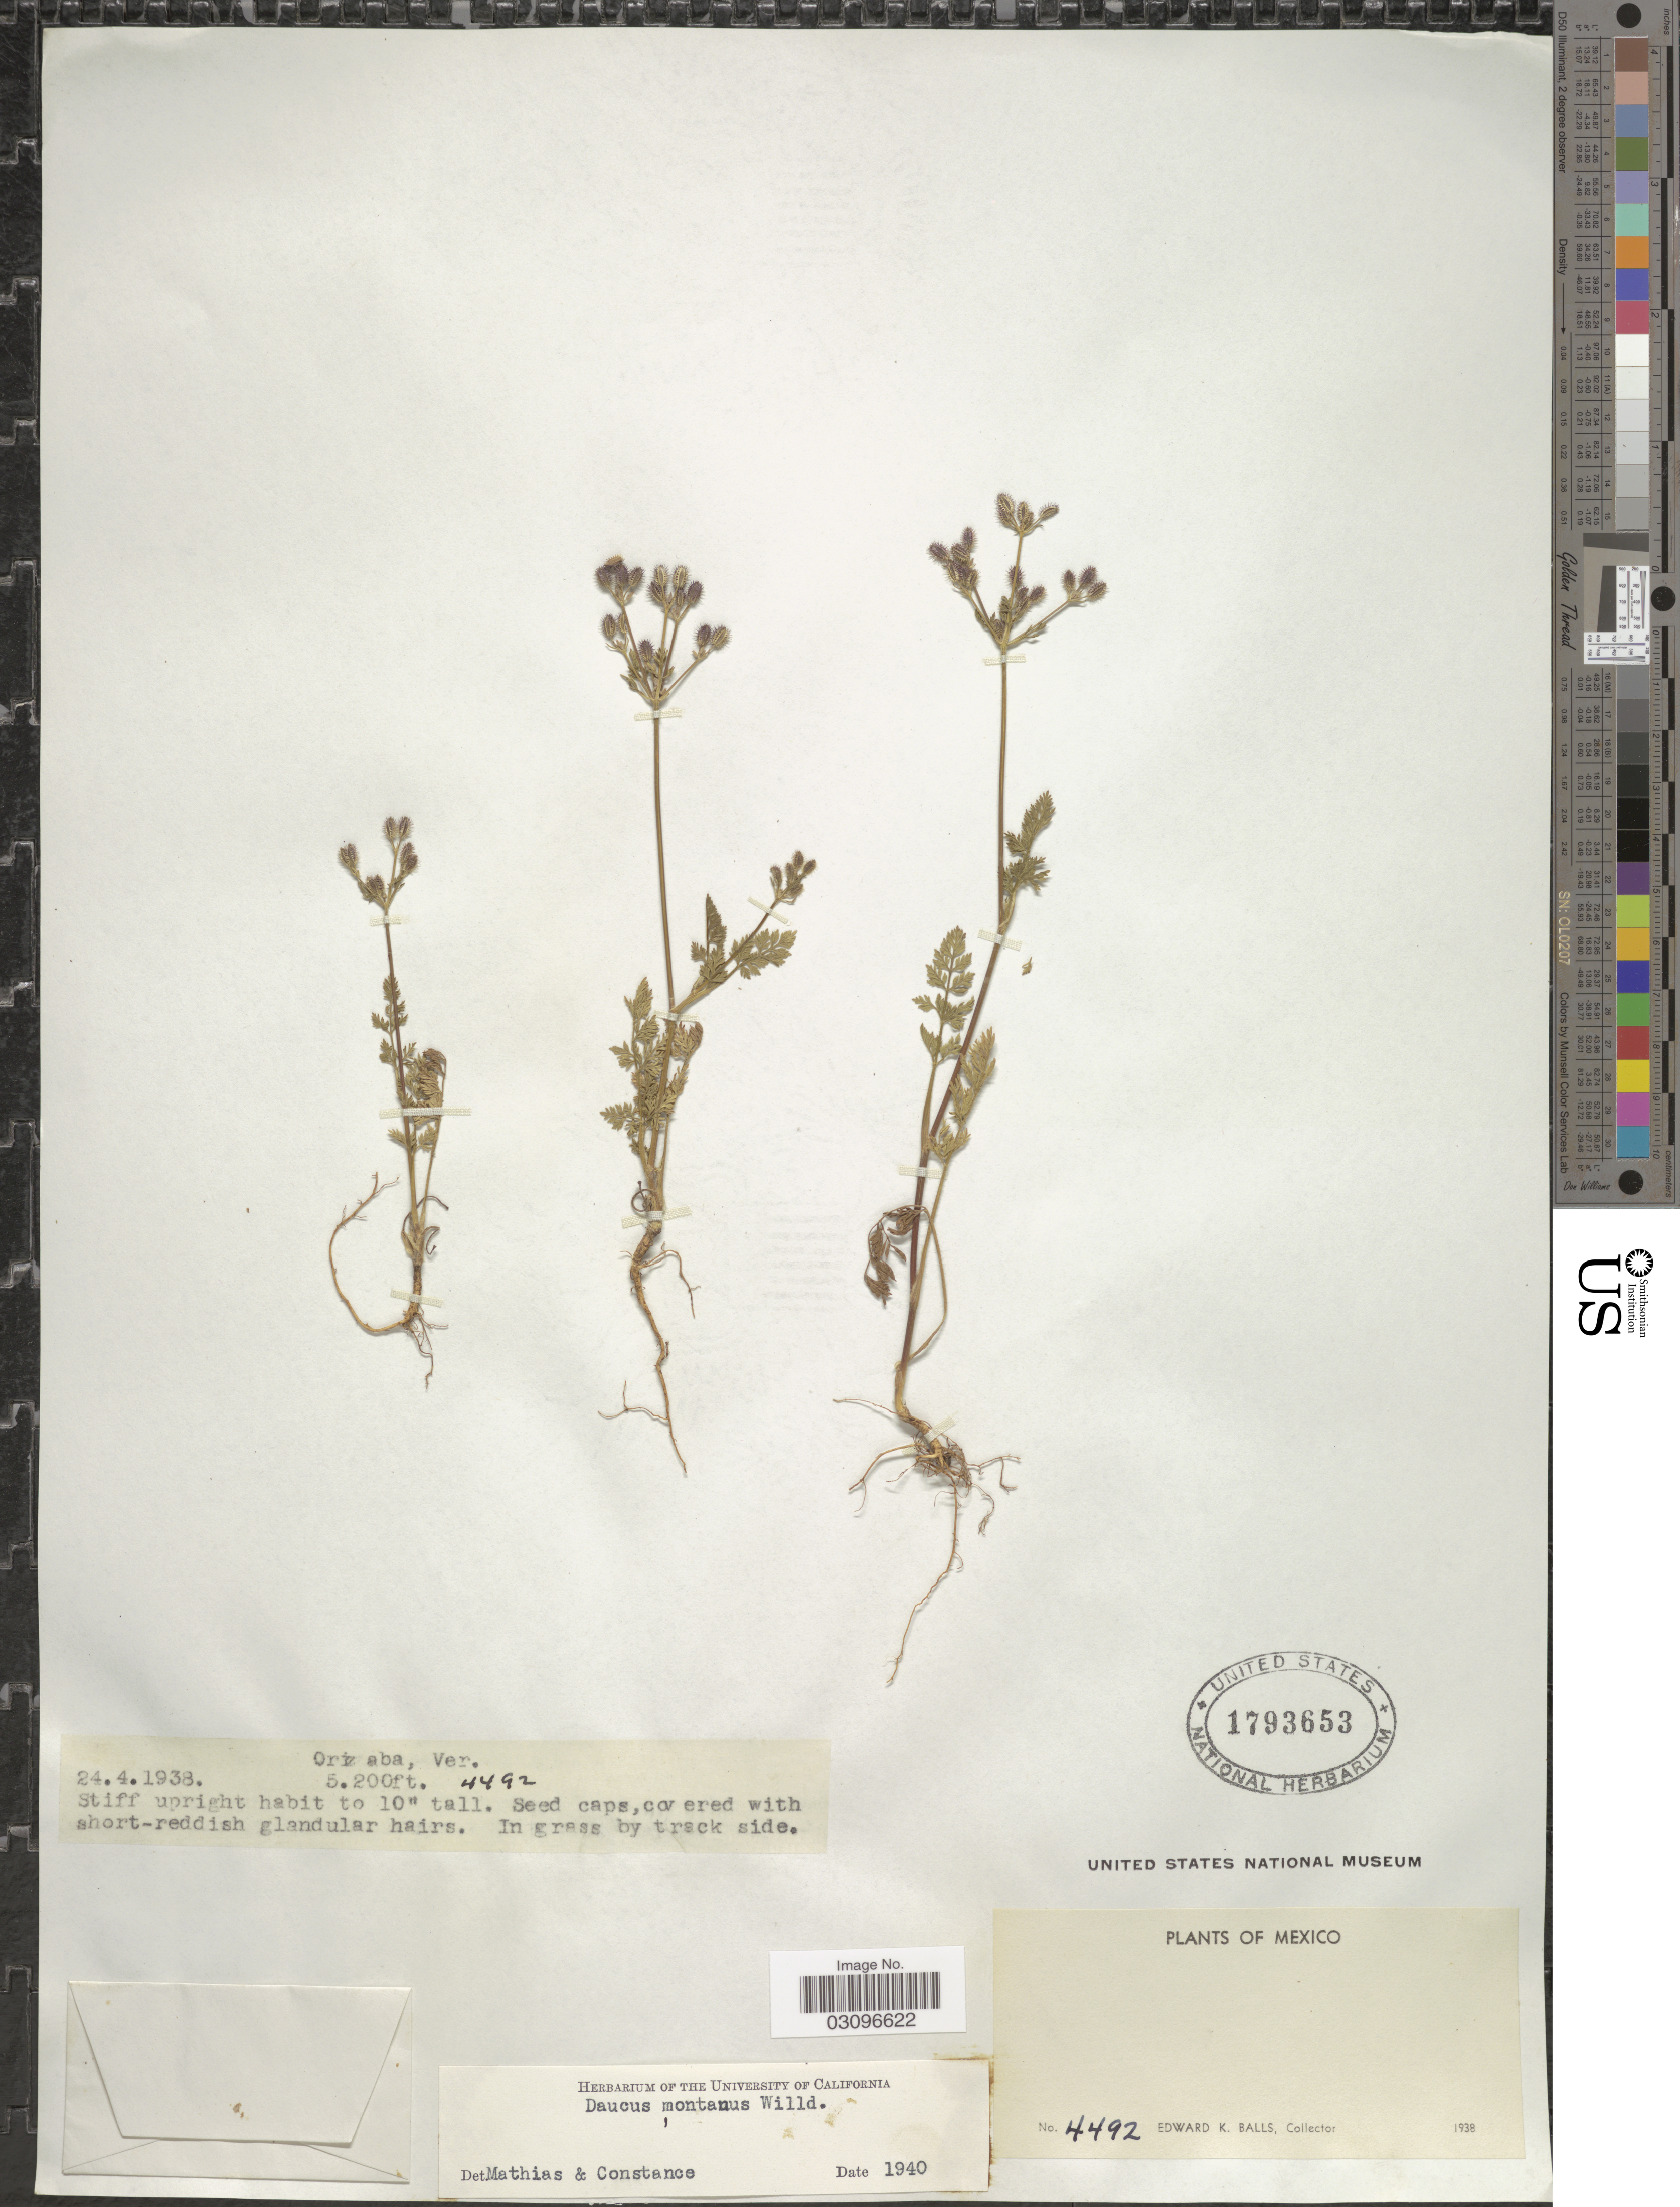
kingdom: Plantae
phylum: Tracheophyta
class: Magnoliopsida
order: Apiales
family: Apiaceae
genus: Daucus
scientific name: Daucus montanus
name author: Humb. & Bonpl. ex Spreng.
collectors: E. K. Balls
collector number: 4492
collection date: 1938-04-24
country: Mexico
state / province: Veracruz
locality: Orizaba, Ver.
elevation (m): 1585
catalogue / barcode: US 1793653